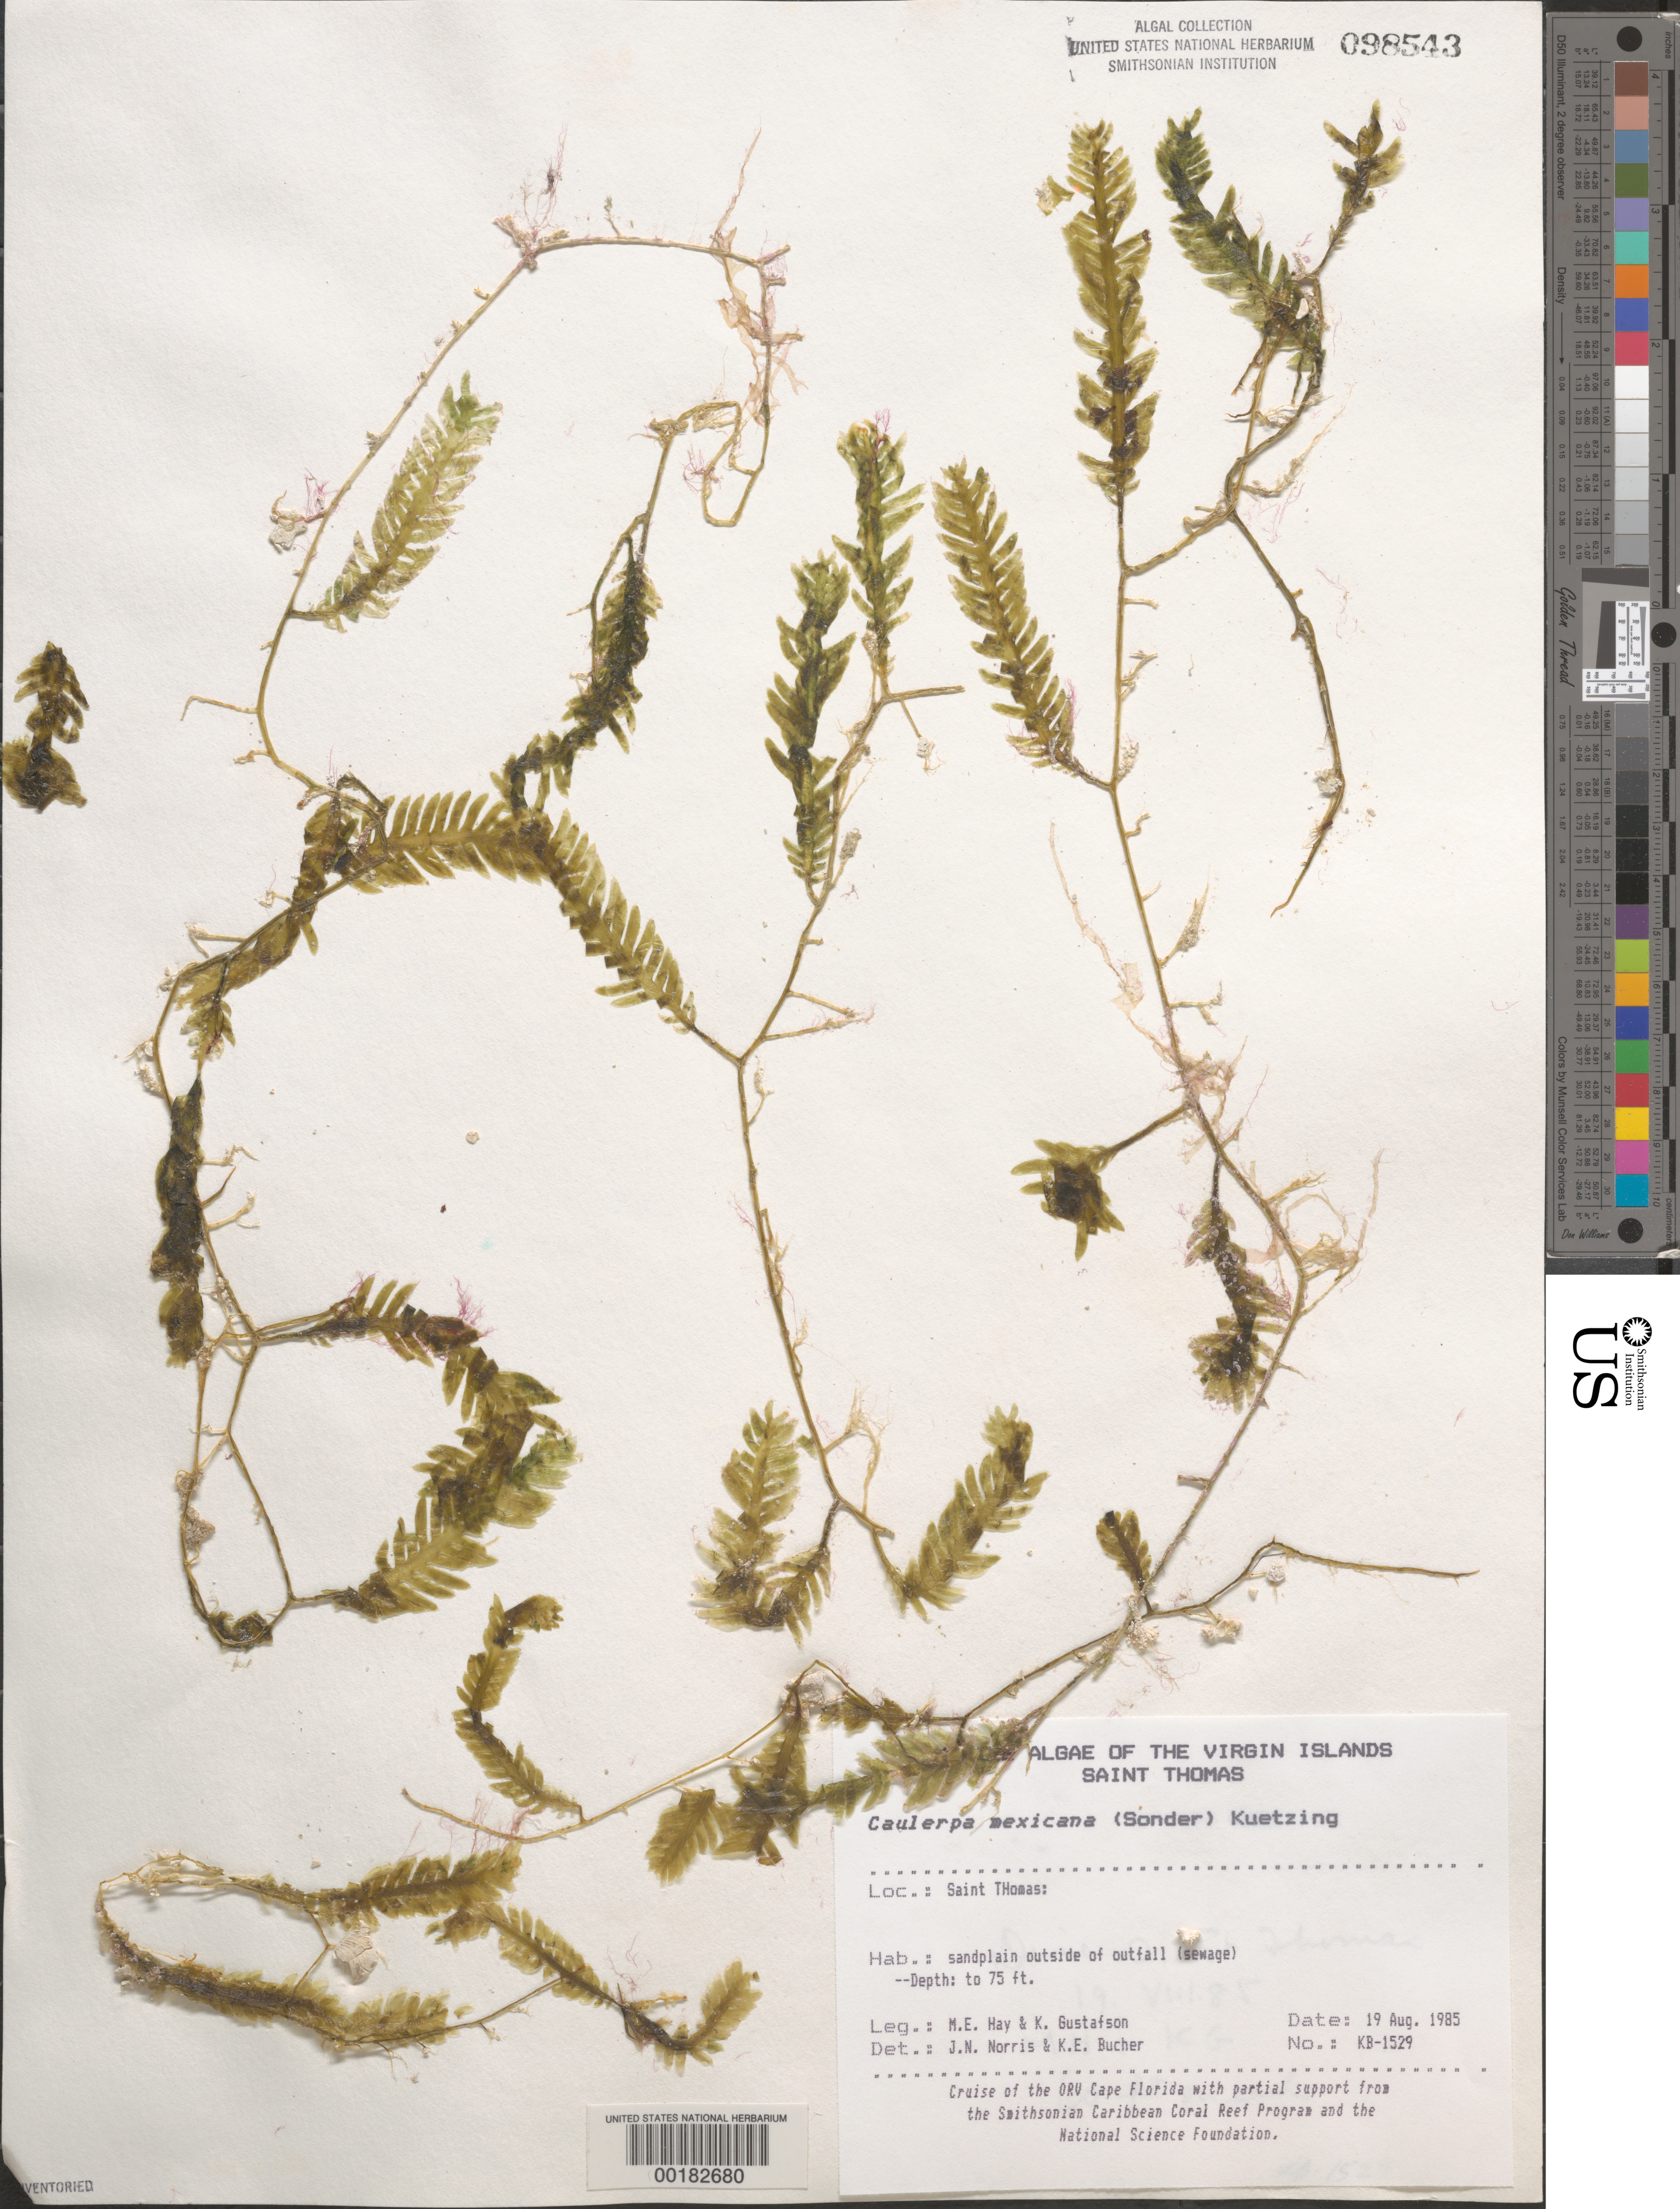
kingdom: Plantae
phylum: Chlorophyta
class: Ulvophyceae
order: Bryopsidales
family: Caulerpaceae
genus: Caulerpa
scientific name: Caulerpa mexicana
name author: Sond. ex Kütz.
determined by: Norris, J. N.; Bucher, K. E.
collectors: M. E. Hay & K. Gustafson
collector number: KB-1529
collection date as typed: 19 Aug 1985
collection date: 1985-08-19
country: U.S. Virgin Islands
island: St. Thomas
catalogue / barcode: US 98543